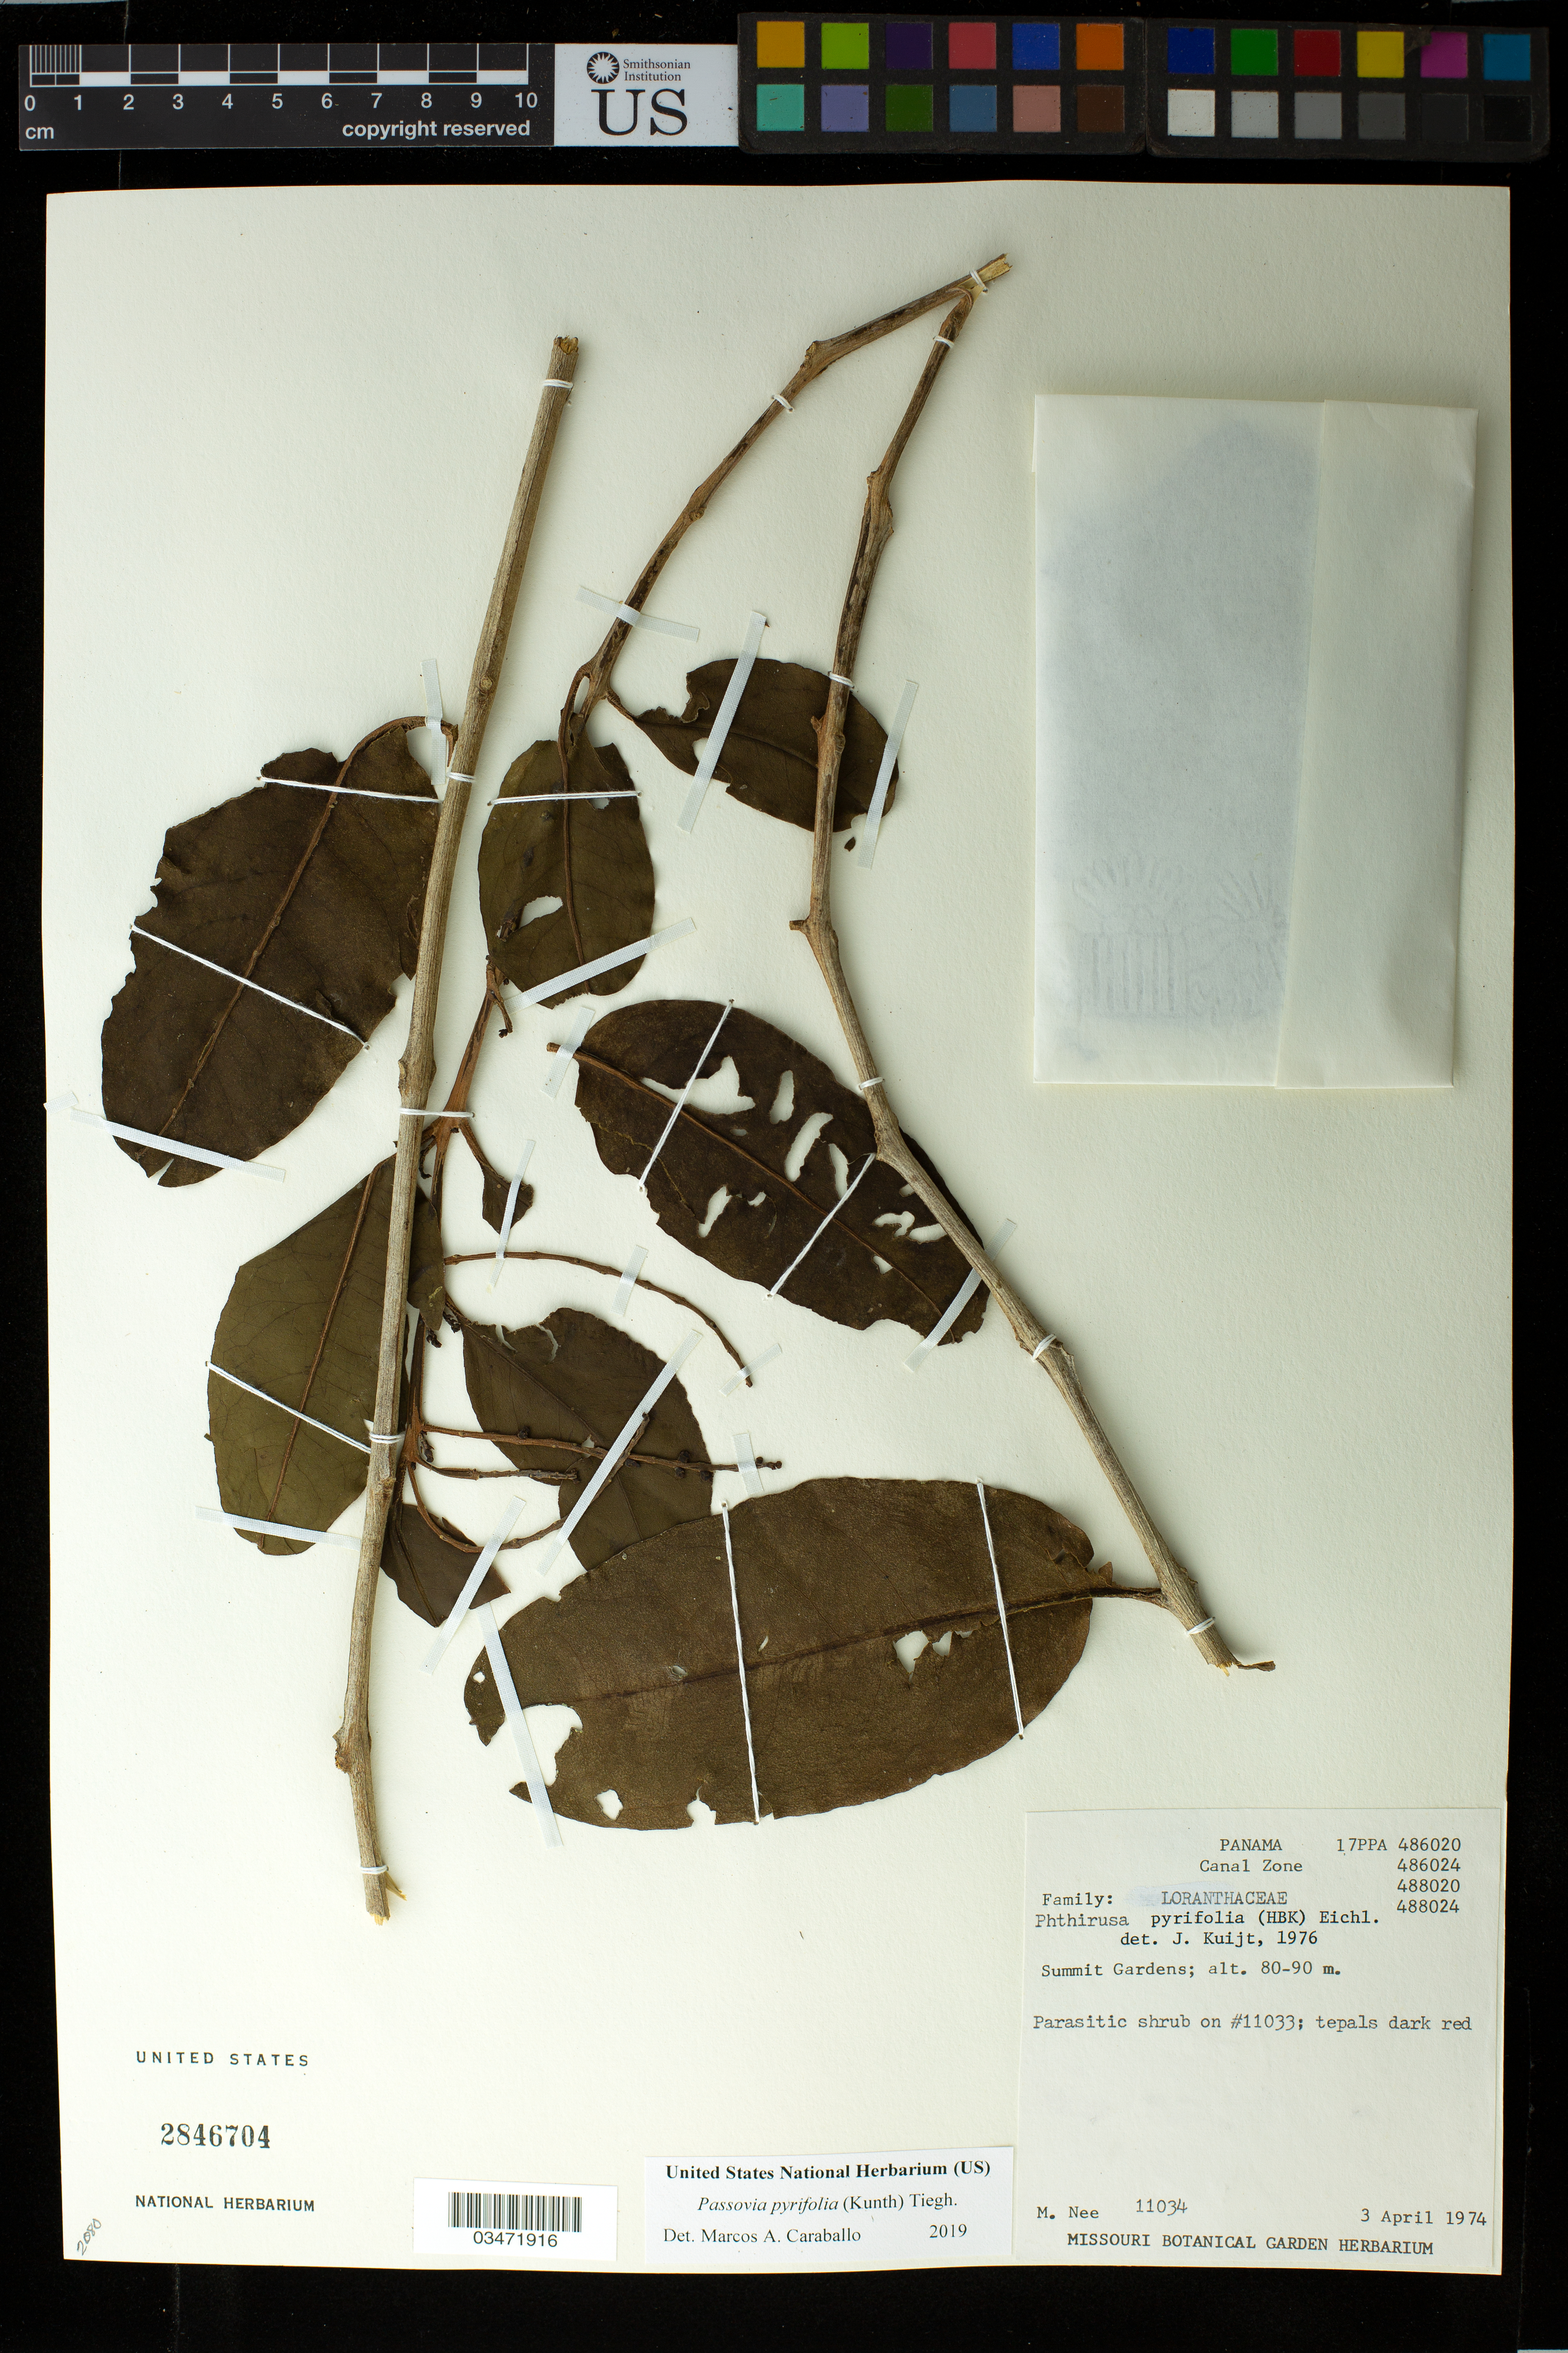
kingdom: Plantae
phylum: Tracheophyta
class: Magnoliopsida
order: Santalales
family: Loranthaceae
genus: Passovia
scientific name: Passovia pyrifolia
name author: (Kunth) Tiegh.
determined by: Caraballo-Ortiz, Marcos A., (MISS), University of Mississippi (UNITED STATES)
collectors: M. Nee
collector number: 11034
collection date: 1974-04-03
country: Panama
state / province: Panamá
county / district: Canal Zone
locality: Summit Gardens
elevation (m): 80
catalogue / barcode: US 2846704